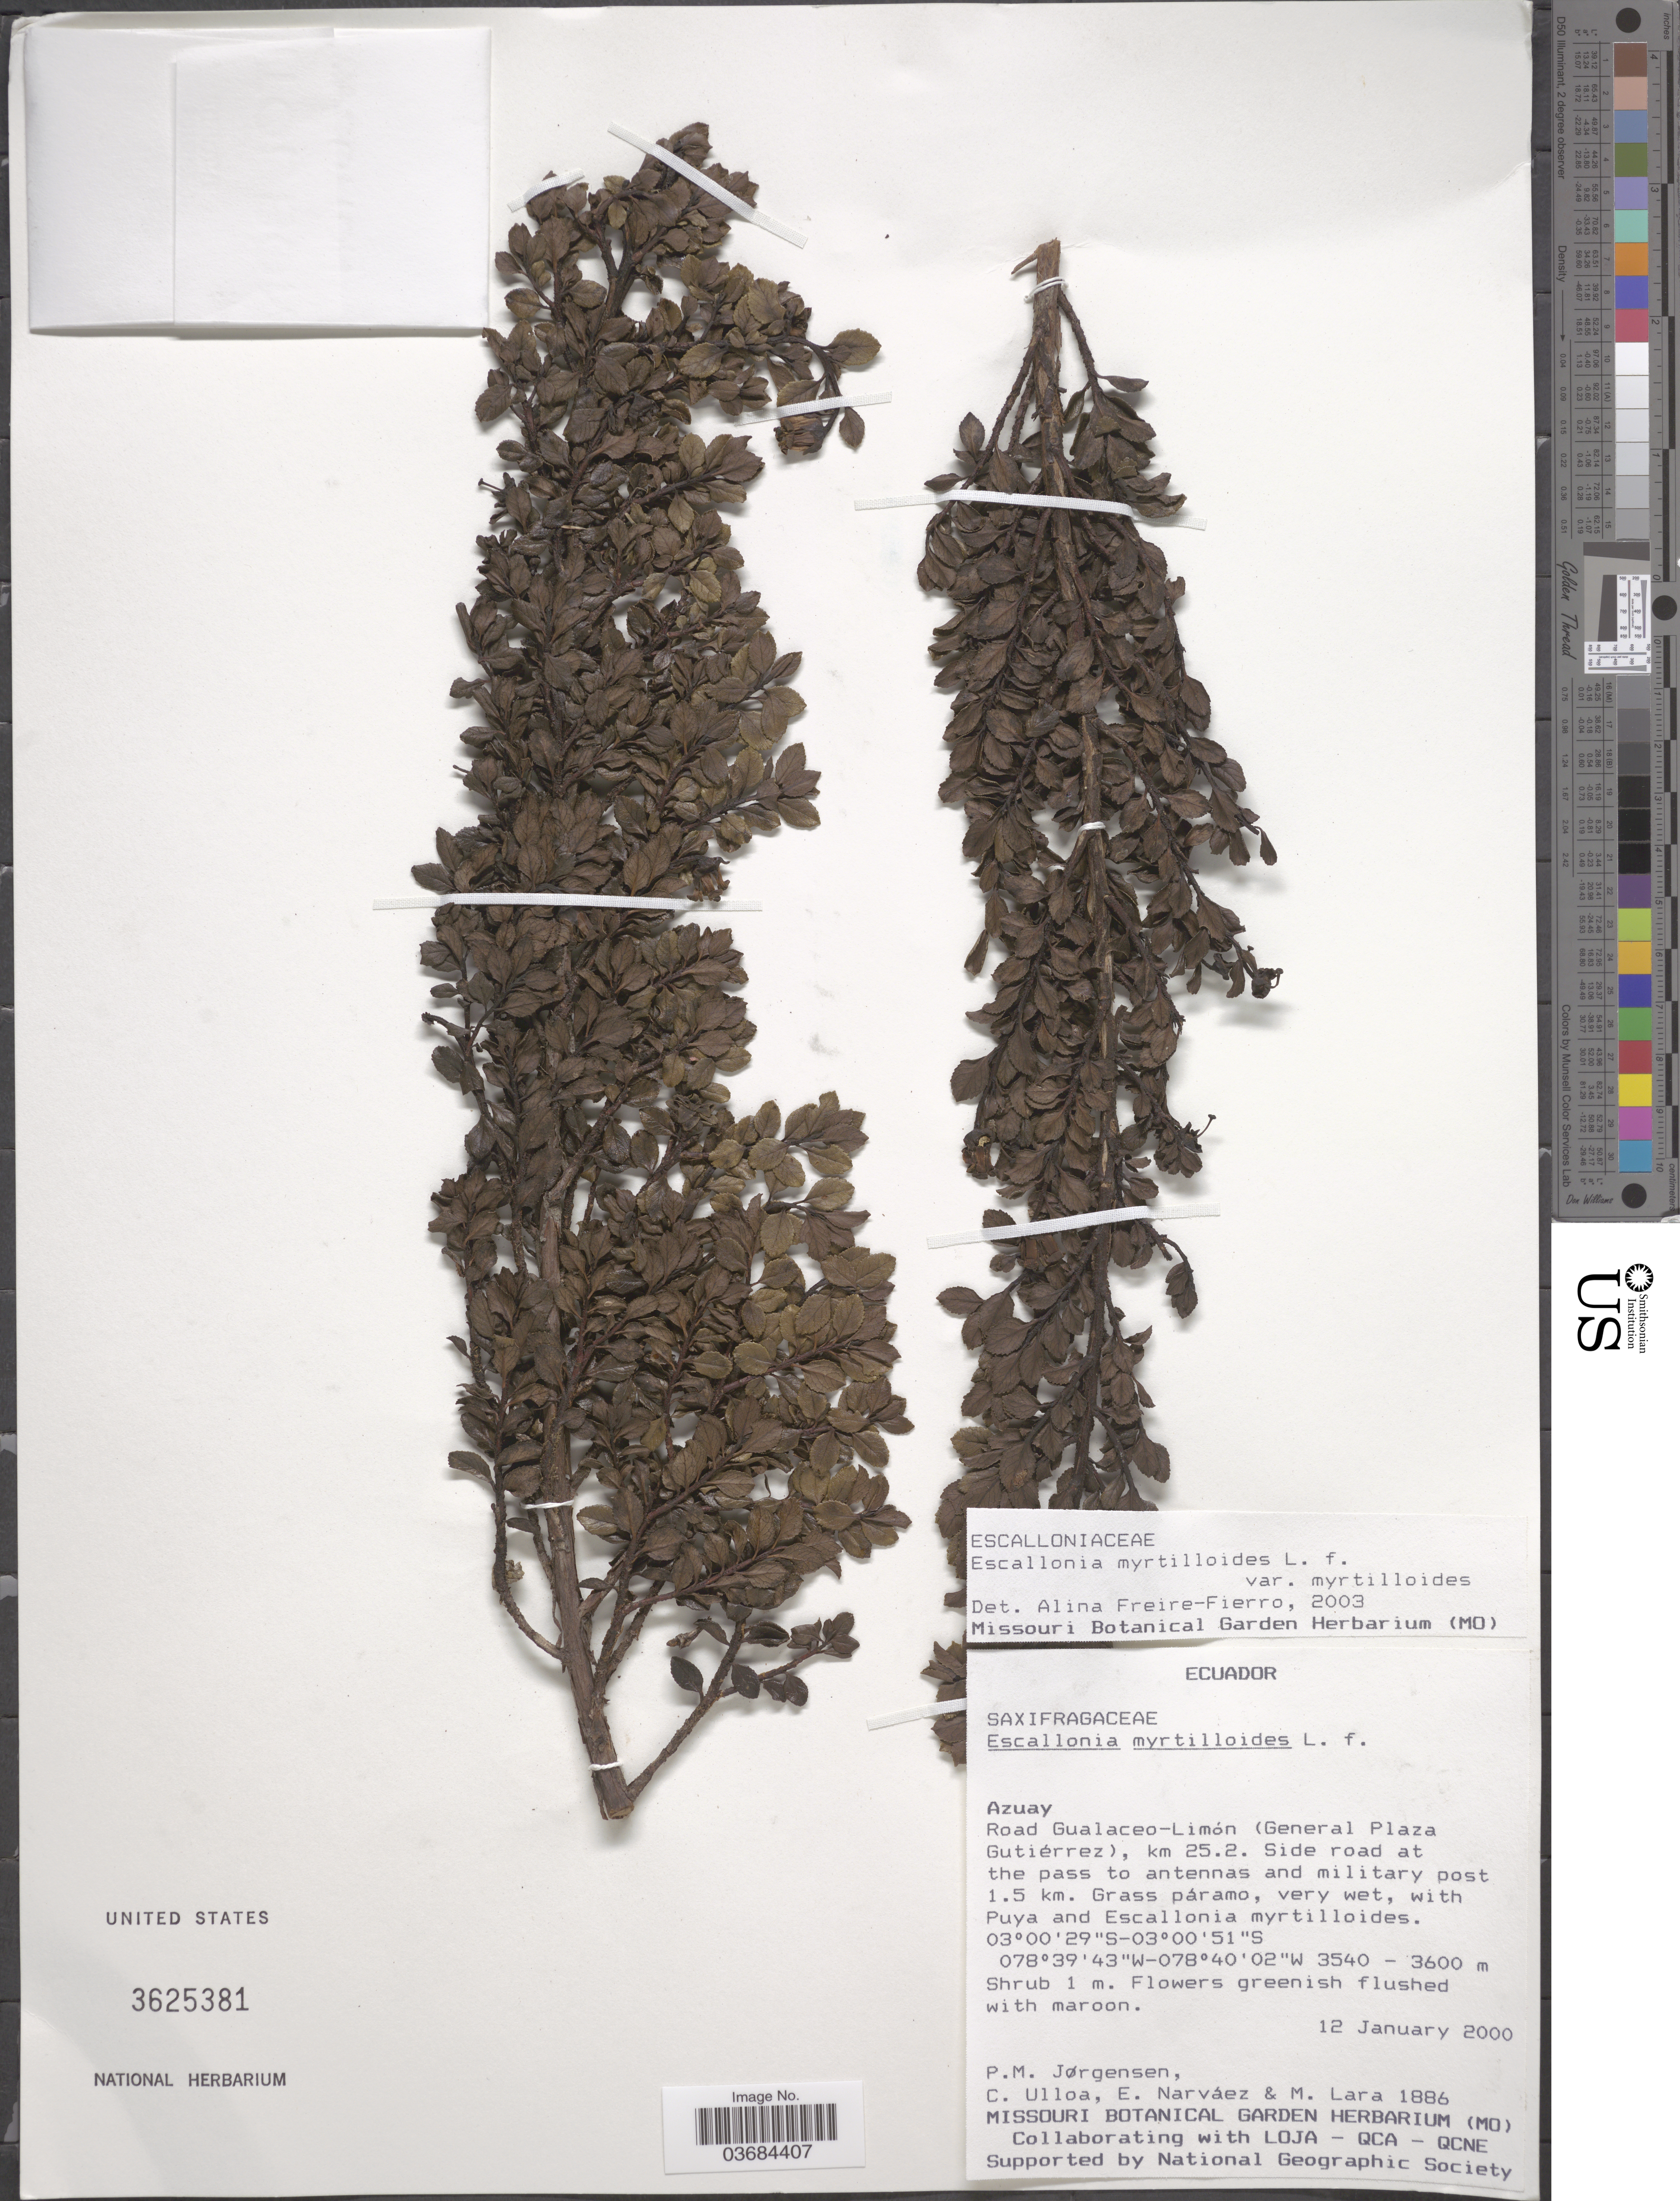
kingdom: Plantae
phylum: Tracheophyta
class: Magnoliopsida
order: Escalloniales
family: Escalloniaceae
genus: Escallonia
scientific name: Escallonia myrtilloides var. myrtilloides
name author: L. f.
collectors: P. Jørgensen, C. Ulloa, E. Narváez & M. Lara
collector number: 1886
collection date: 2000-01-12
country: Ecuador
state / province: Azuay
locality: Road Gualaceo-Limón (General Plaza Gutiérrez), km 25.2. Side road at the pass to antennas and military post 1.5 km.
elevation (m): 3540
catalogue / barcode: US 3625381